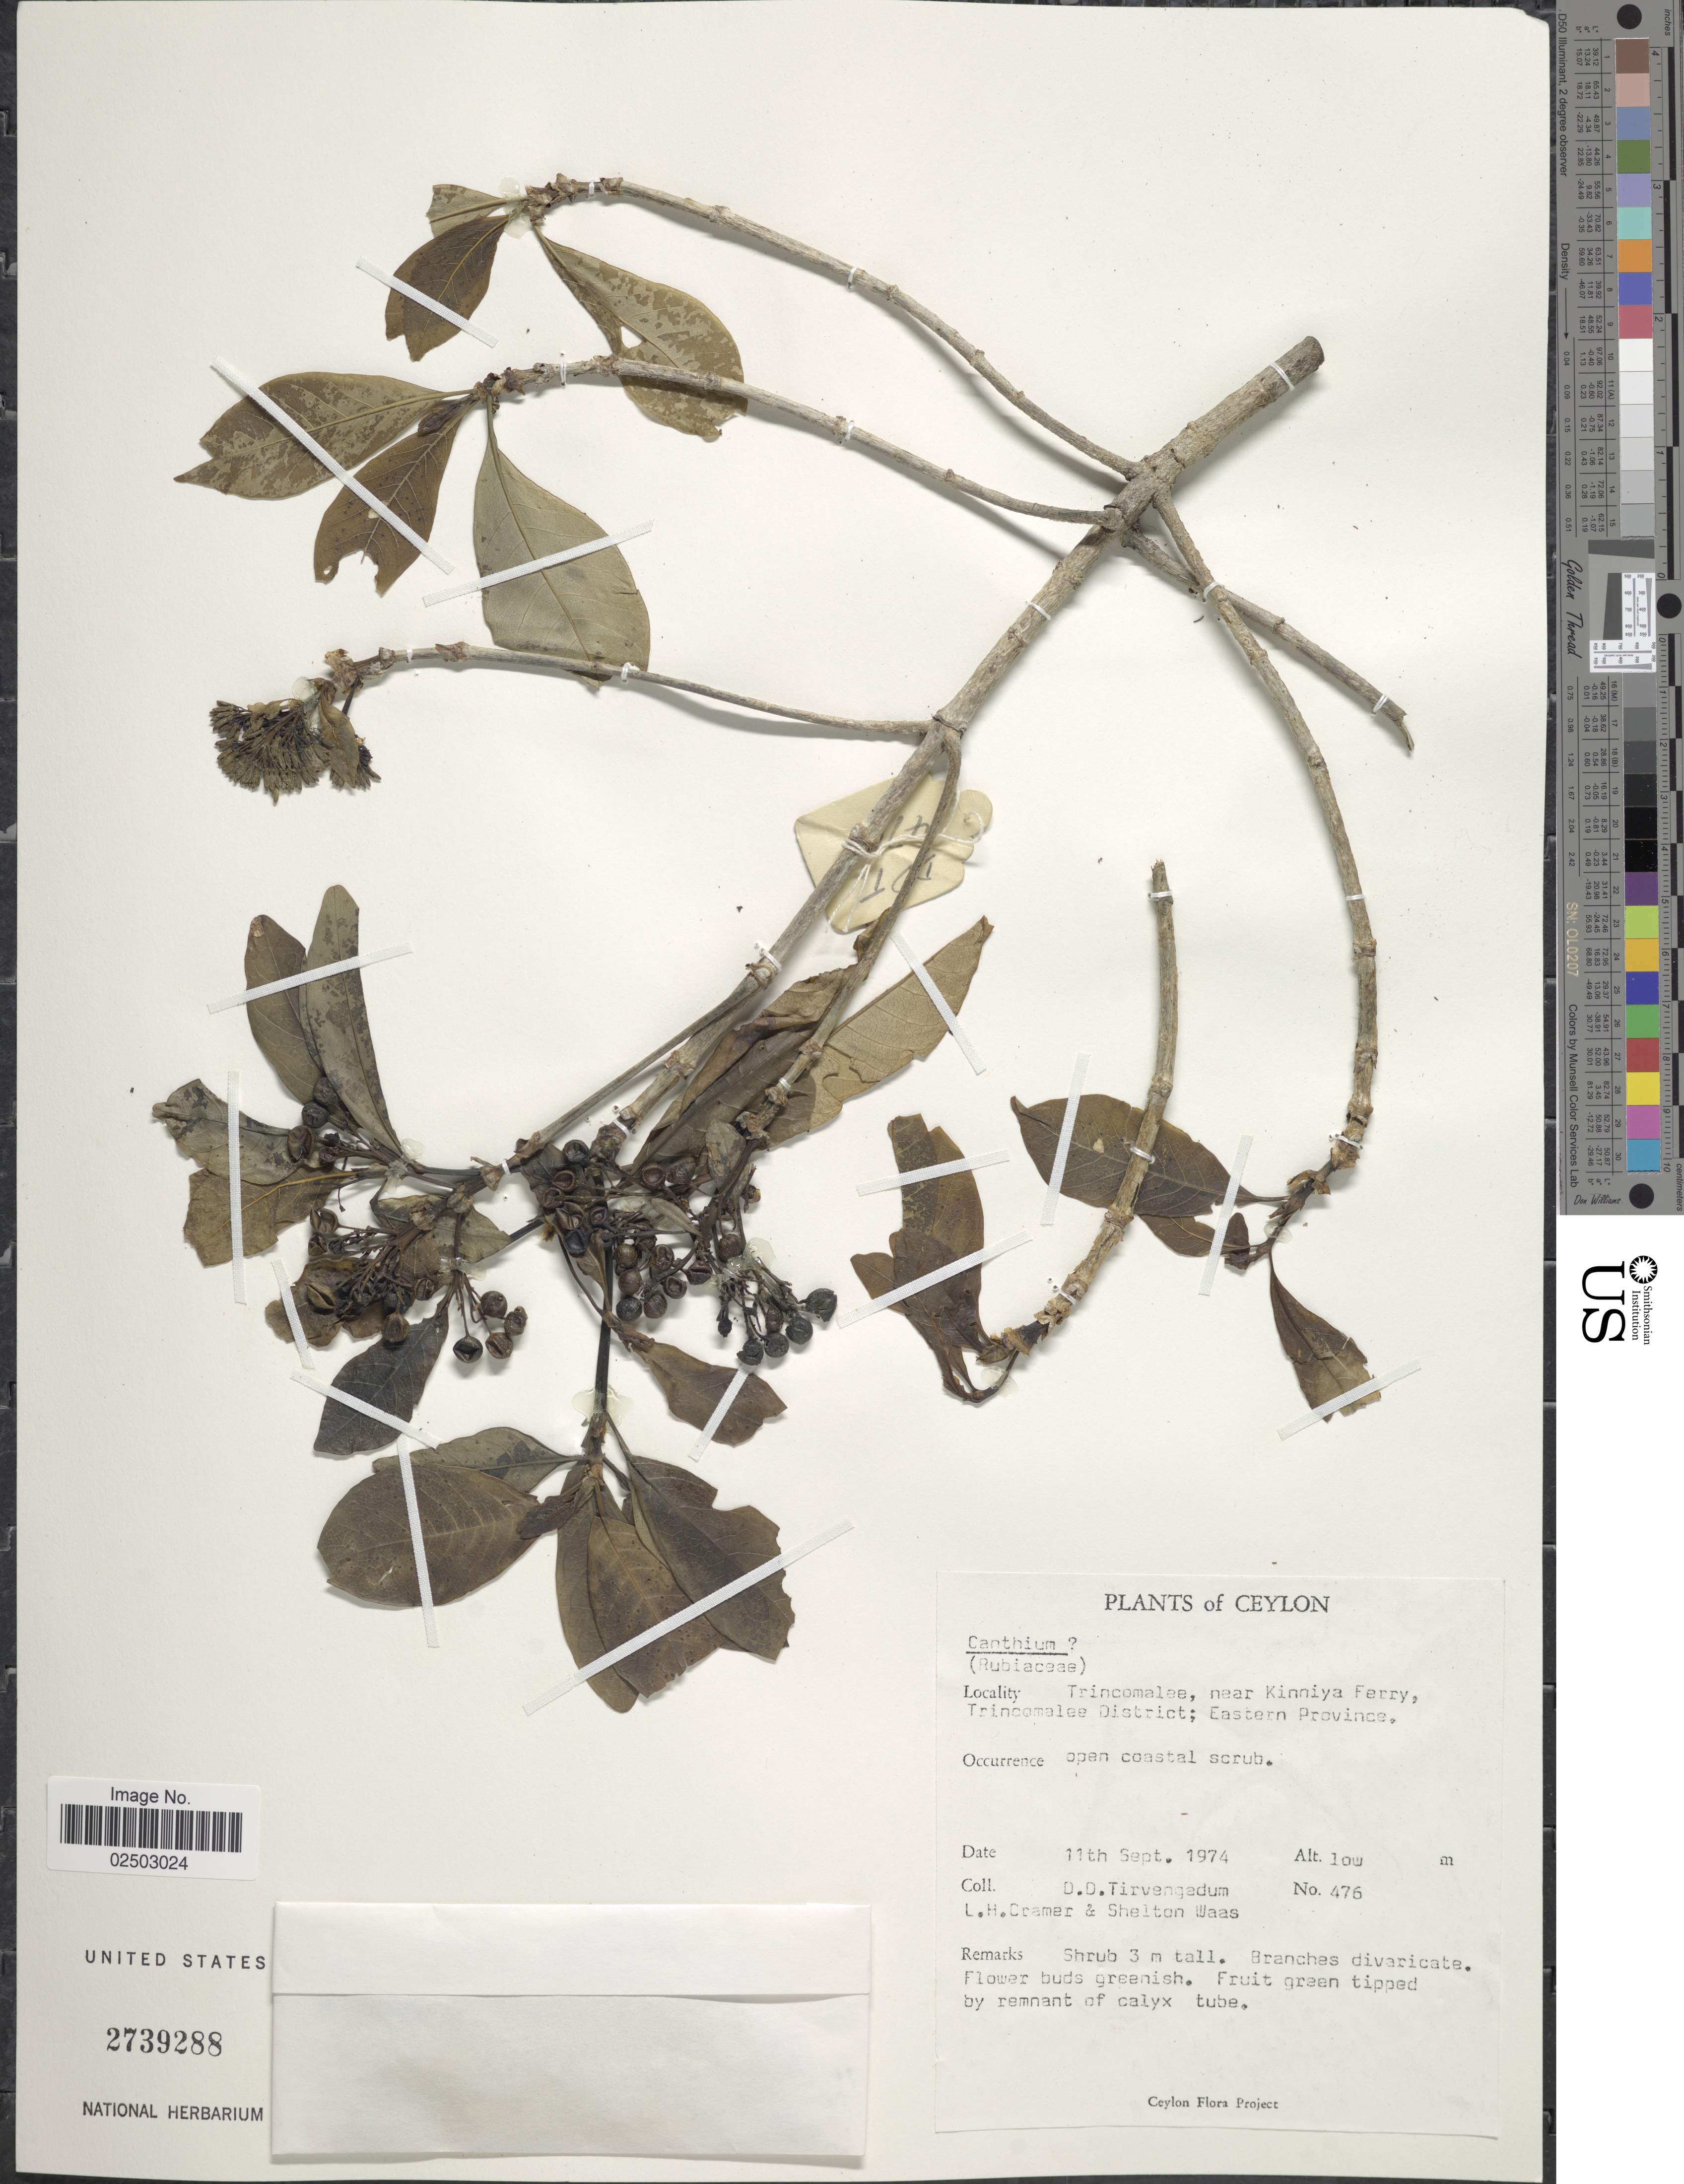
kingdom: Plantae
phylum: Tracheophyta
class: Magnoliopsida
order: Gentianales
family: Rubiaceae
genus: Bridsonia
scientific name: Bridsonia chamaedendrum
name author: (Kuntze) Verstraete & A.E. van Wyk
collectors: D. Tirvengadum, L. H. Cramer & S. Waas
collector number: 476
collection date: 1974-09-11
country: Sri Lanka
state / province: Eastern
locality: Ceylon, Trincomalee, near Kinniya Ferry, Trincomalee District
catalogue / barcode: US 2739288